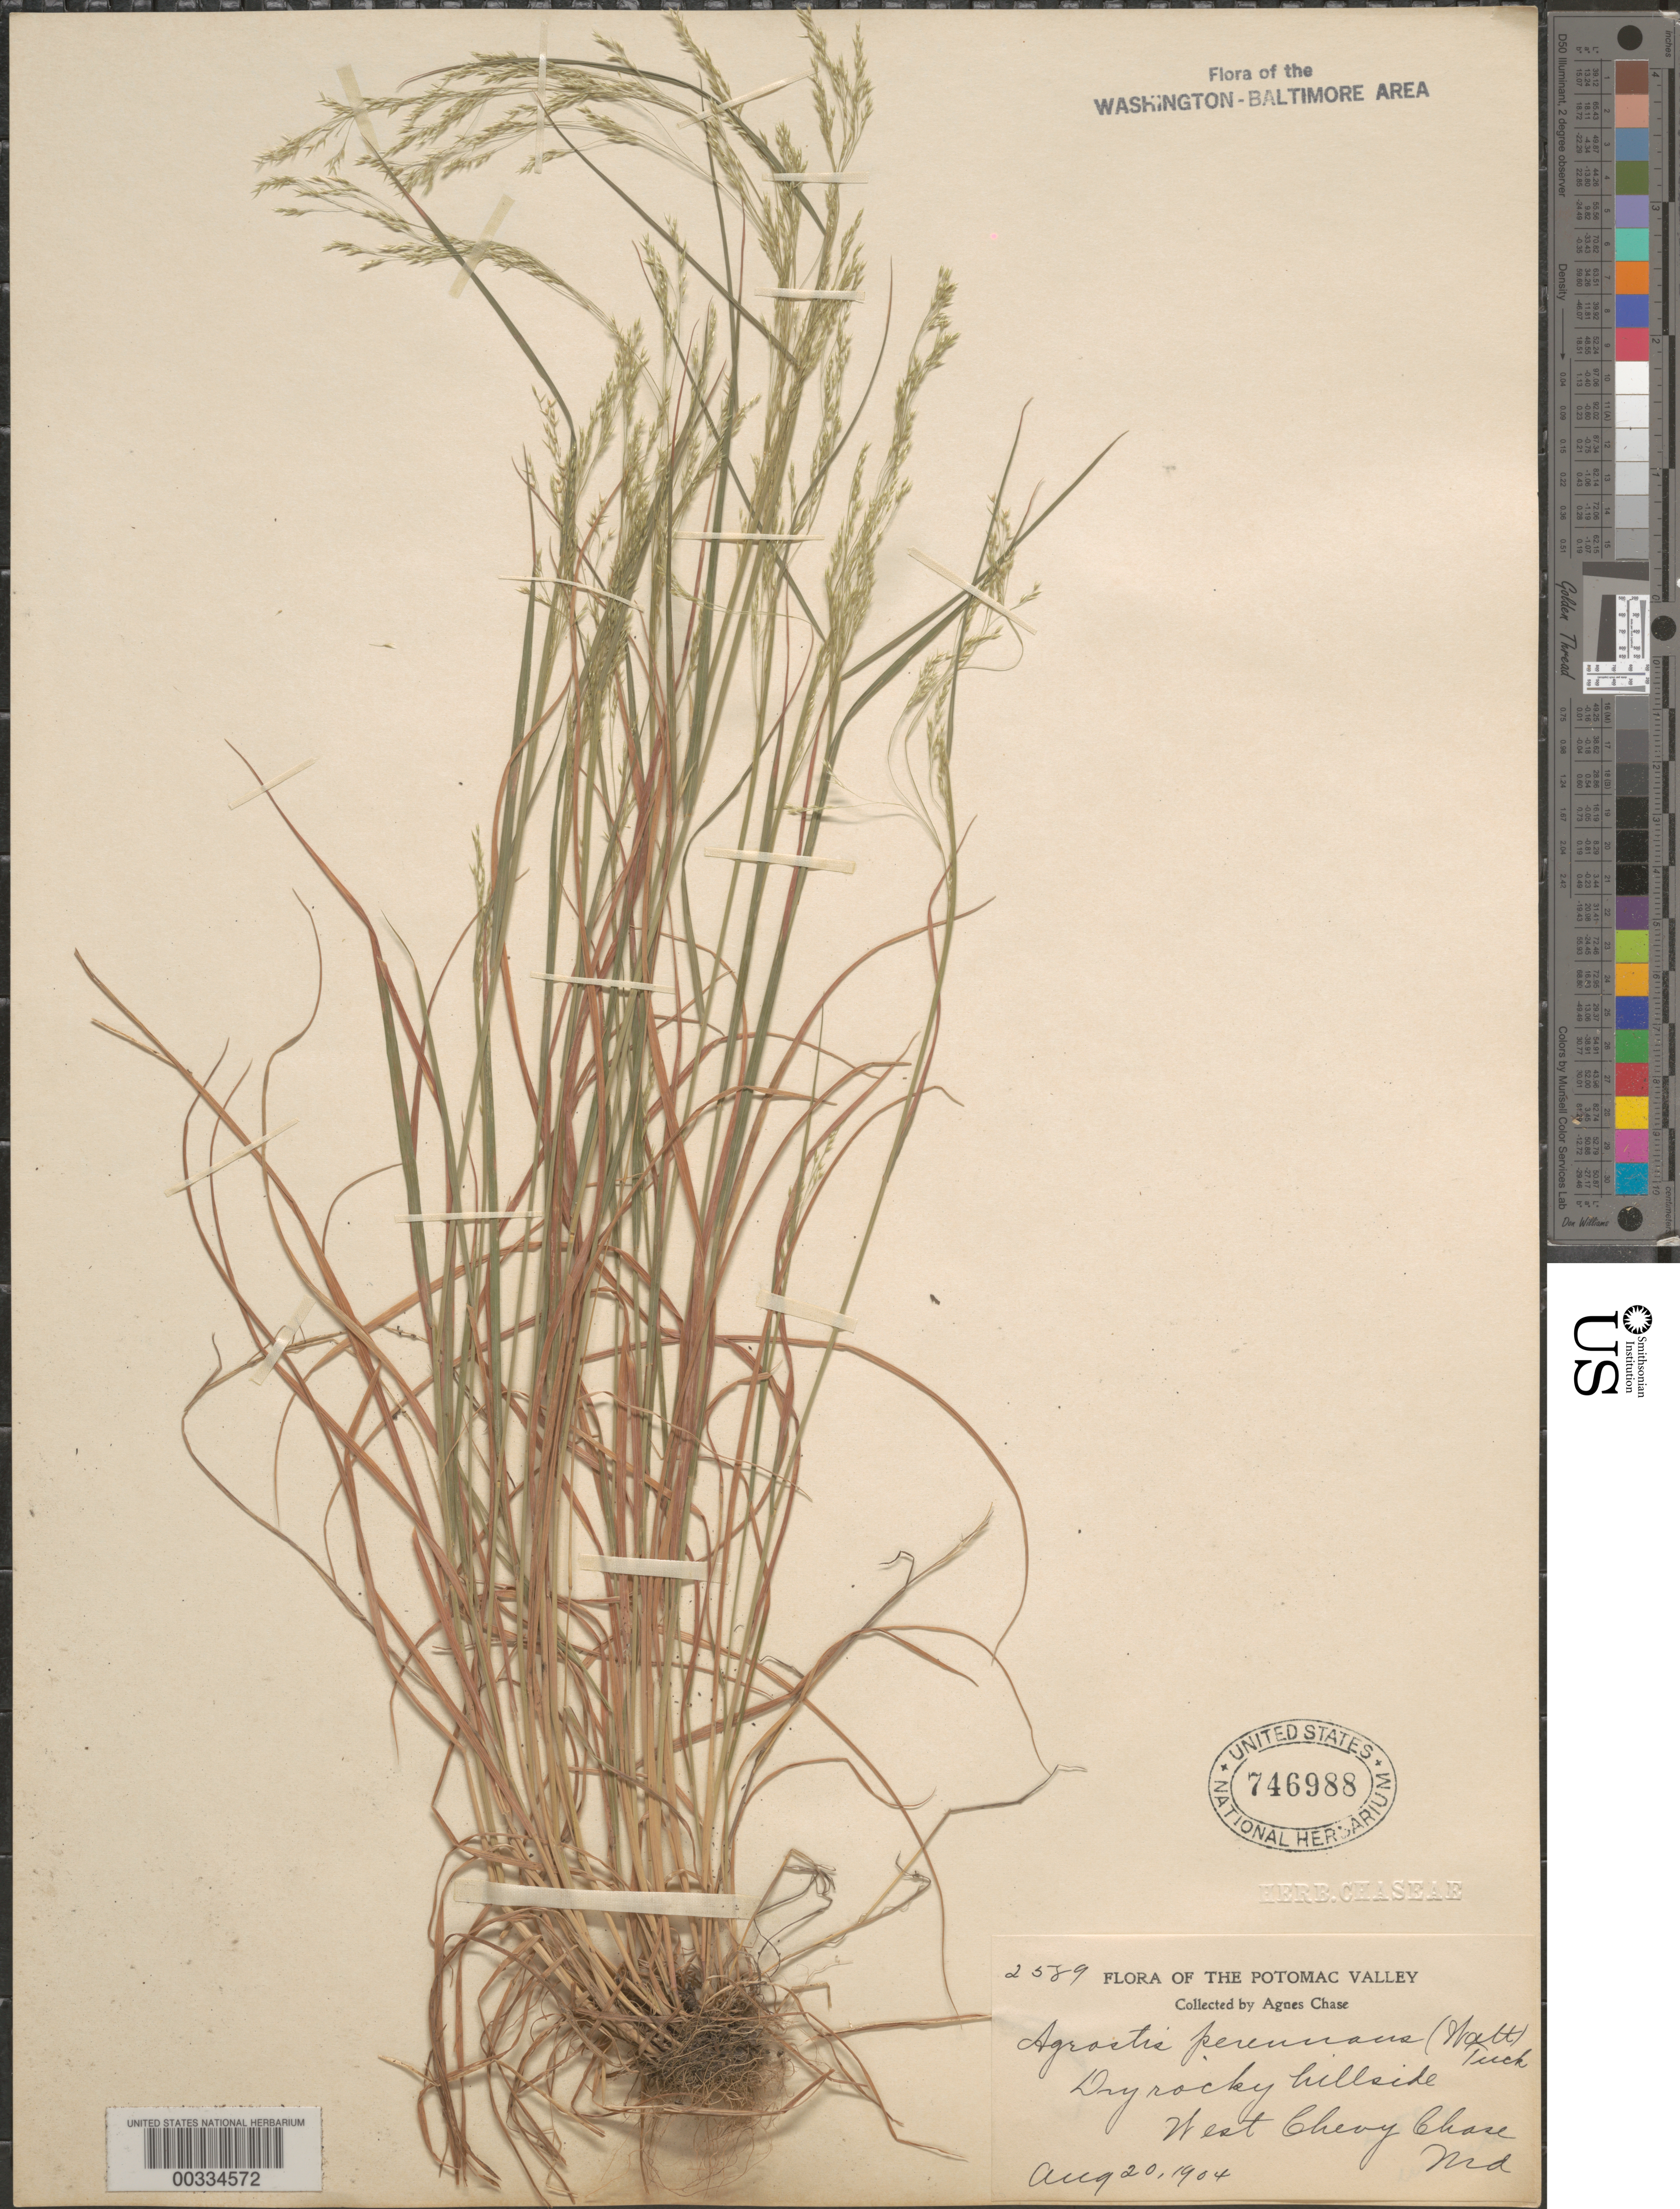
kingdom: Plantae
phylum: Tracheophyta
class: Liliopsida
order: Poales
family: Poaceae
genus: Agrostis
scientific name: Agrostis perennans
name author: (Walter) Tuck.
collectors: A. Chase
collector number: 2589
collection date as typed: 20 Aug 1904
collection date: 1904-08-20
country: United States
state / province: Maryland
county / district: Montgomery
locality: West Chevy Chase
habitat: Dry rocky hillside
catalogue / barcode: US 746988